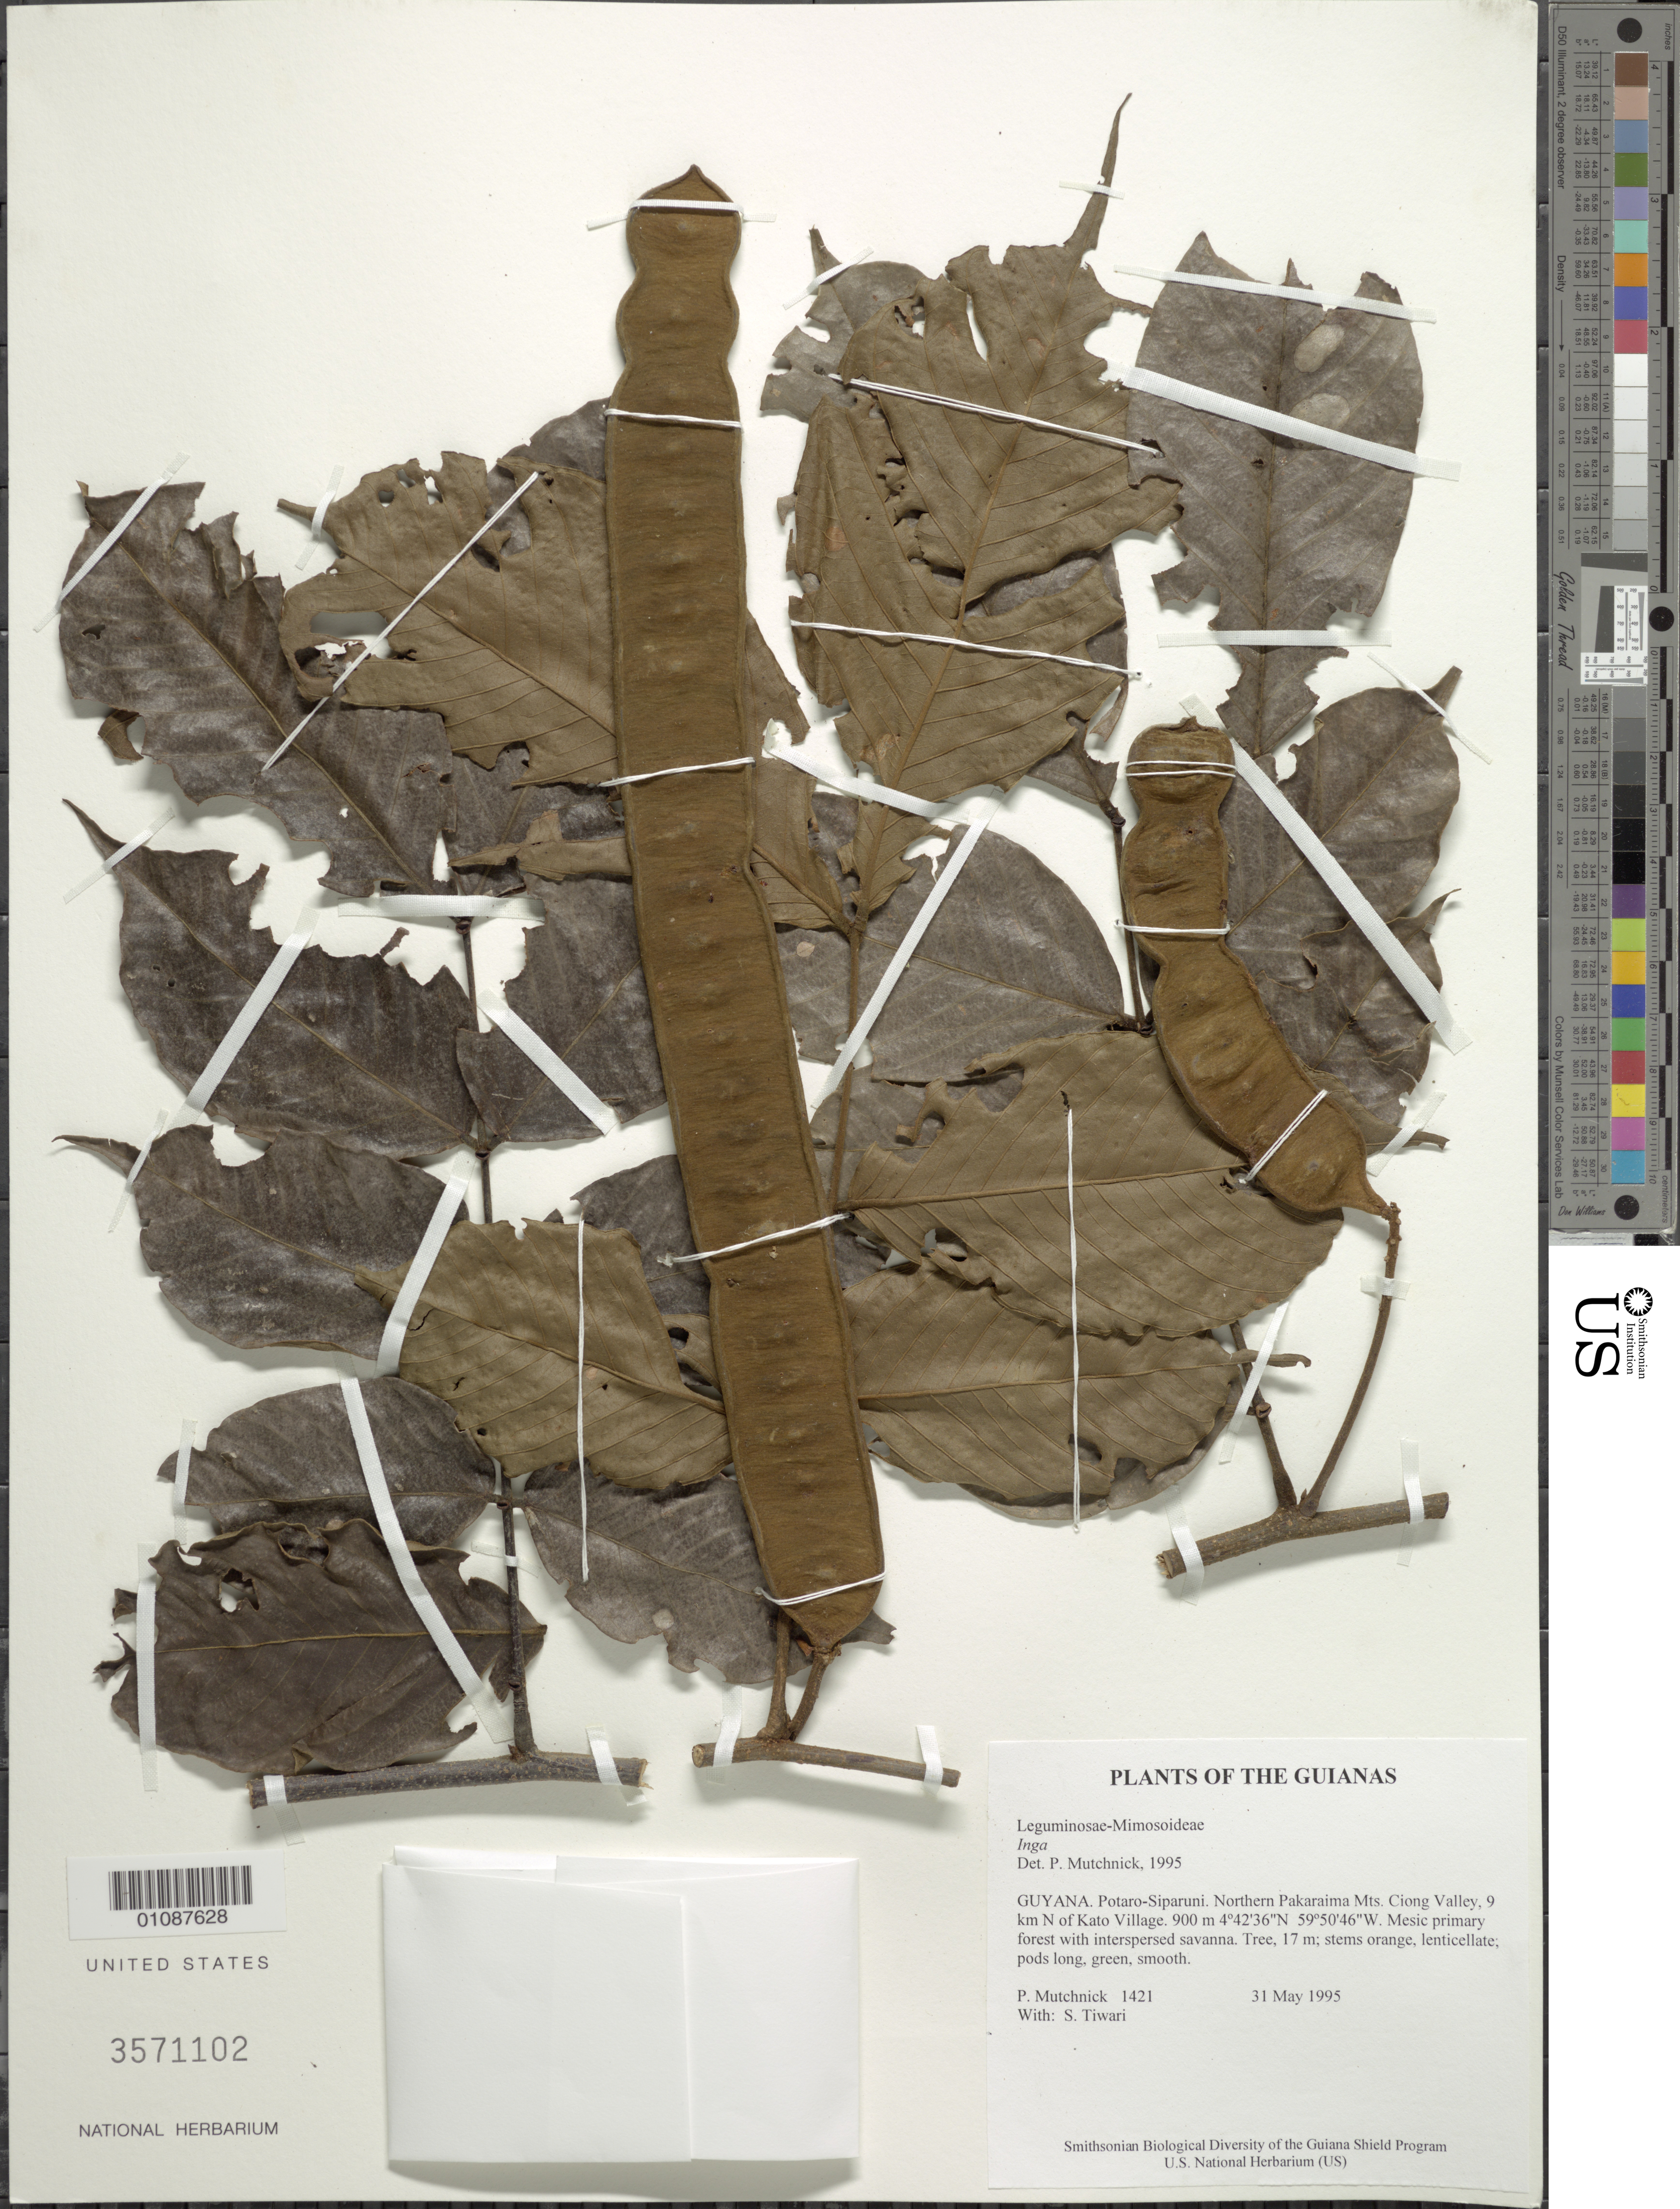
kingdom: Plantae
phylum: Tracheophyta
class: Magnoliopsida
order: Fabales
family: Fabaceae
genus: Inga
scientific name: Inga sp.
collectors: P. Mutchnick & S. Tiwari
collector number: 1421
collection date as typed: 31 May 1995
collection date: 1995-05-31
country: Guyana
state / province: Potaro-Siparuni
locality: Northern Pakaraima Mts. Ciong Valley, 9 km N of Kato Village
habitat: Mesic primary forest with interspersed savanna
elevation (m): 900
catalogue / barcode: US 3571102